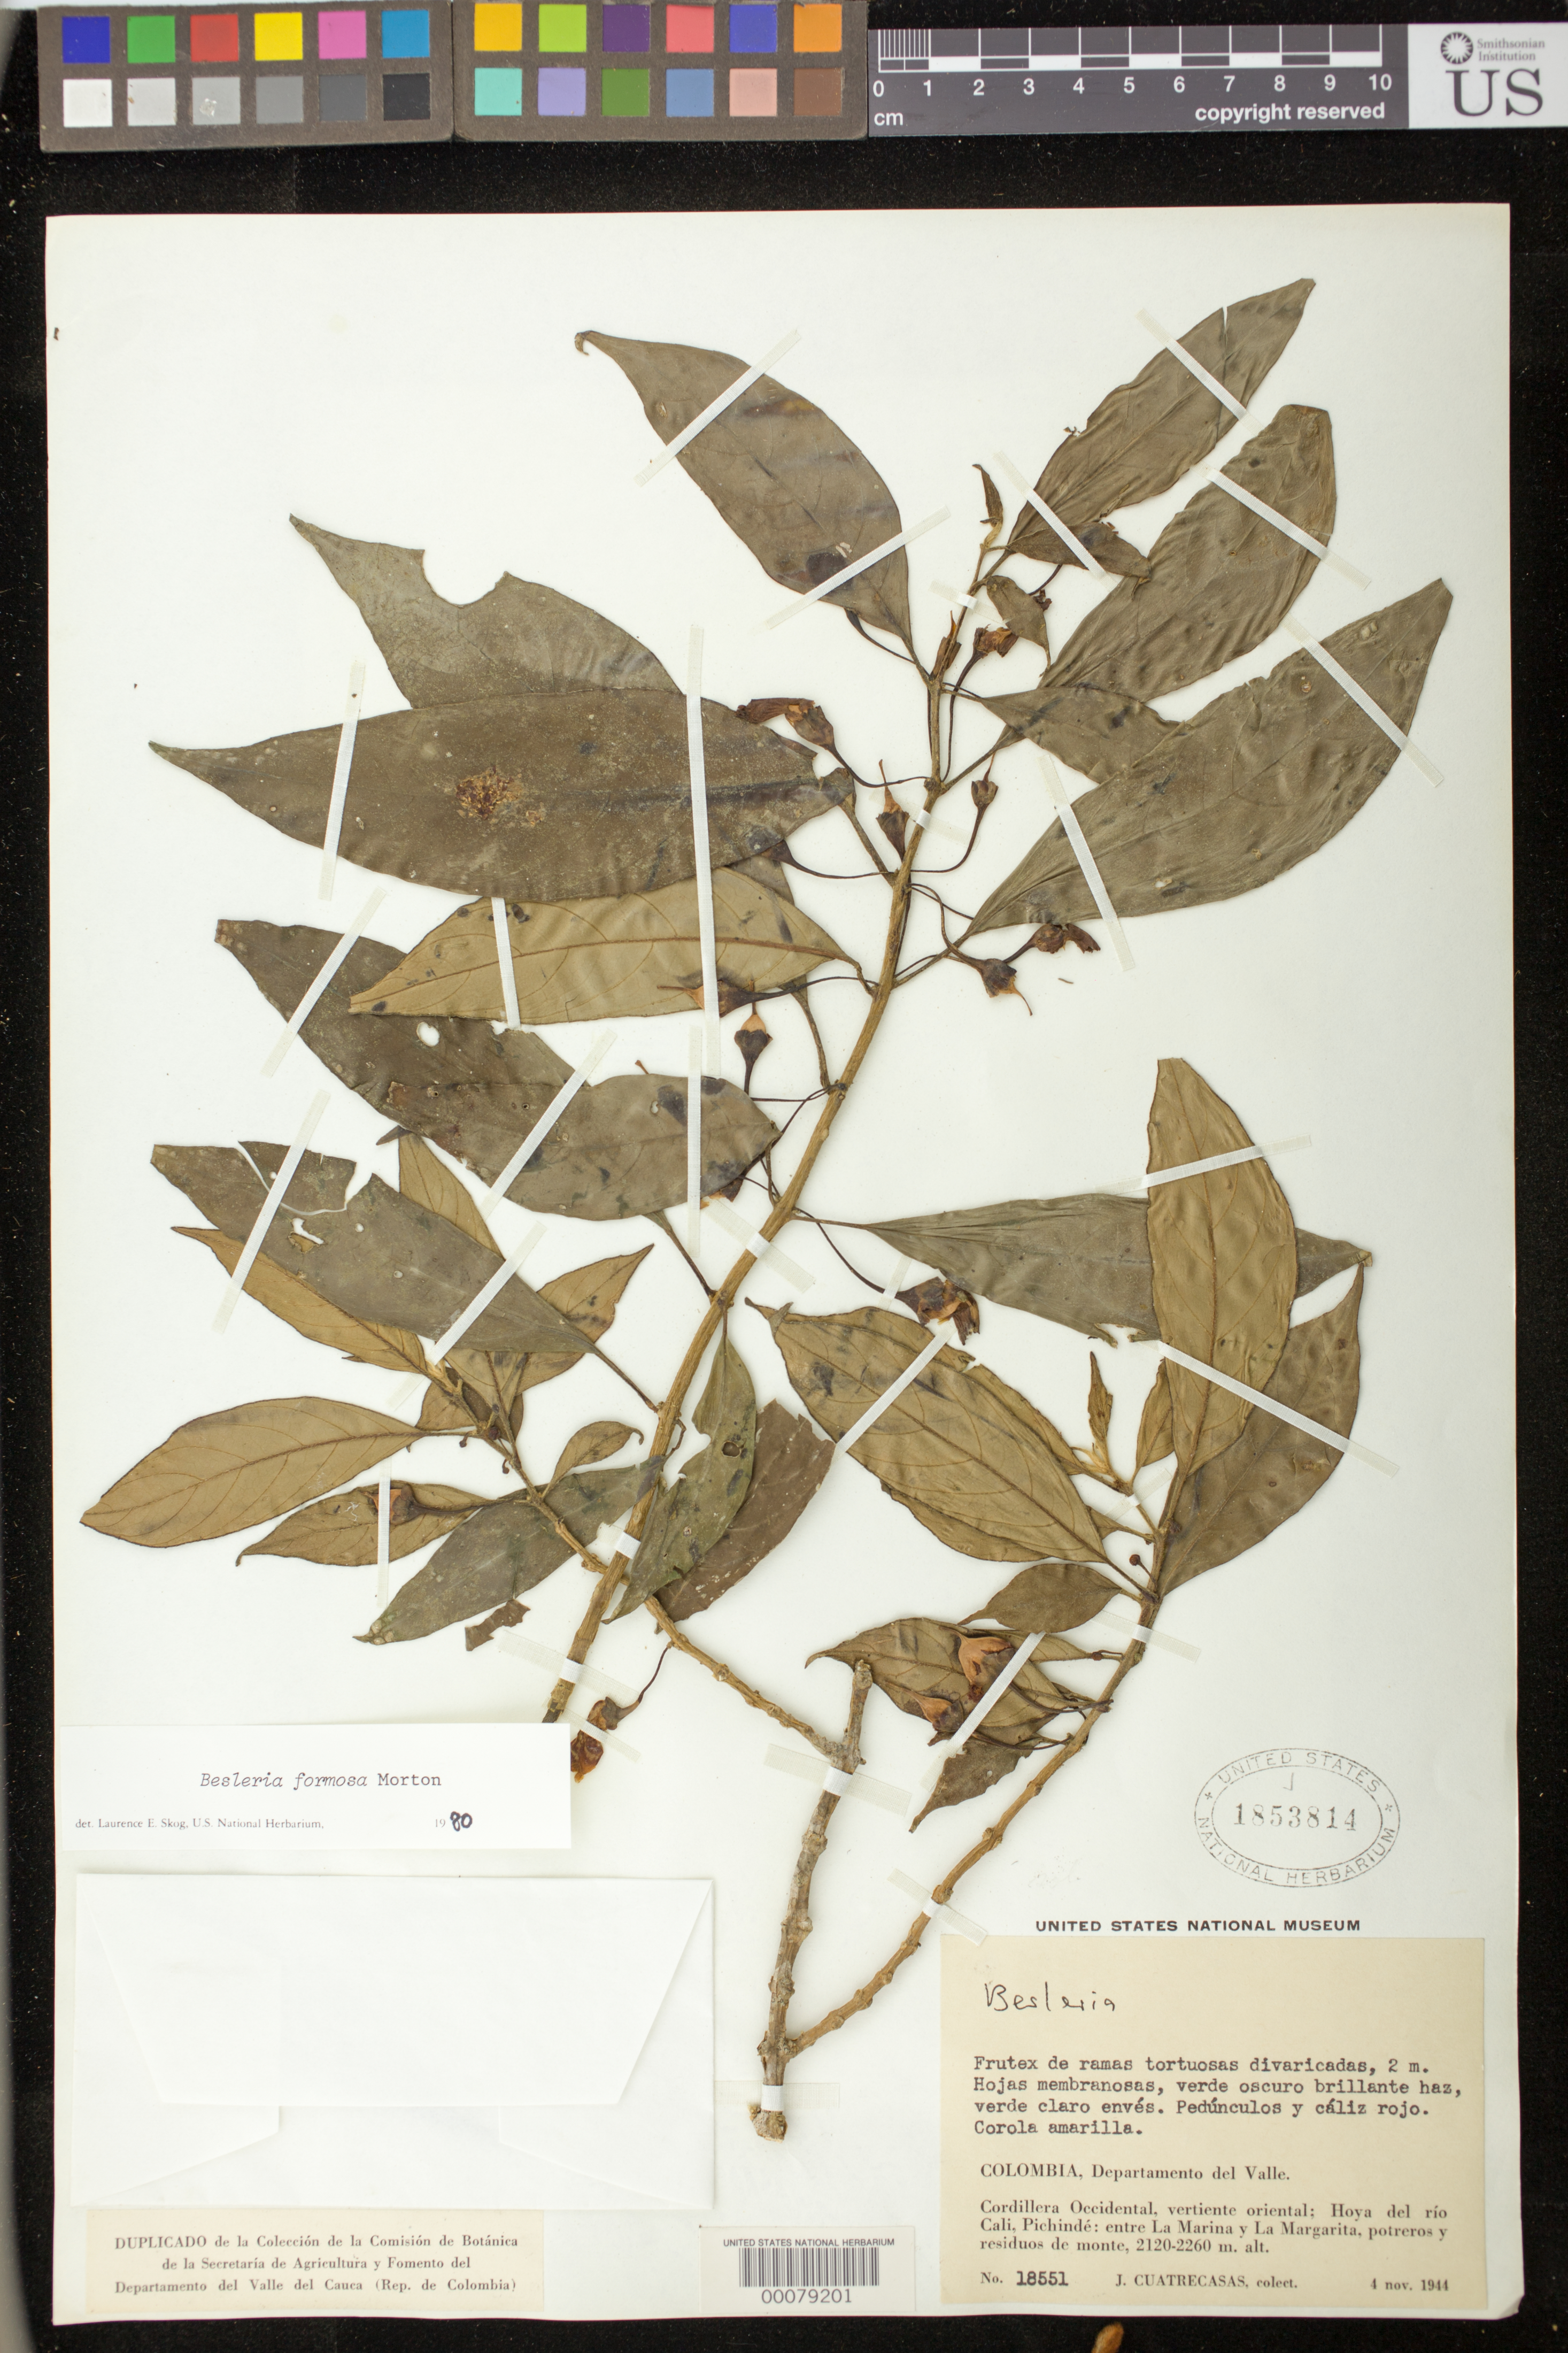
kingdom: Plantae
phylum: Tracheophyta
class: Magnoliopsida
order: Lamiales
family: Gesneriaceae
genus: Besleria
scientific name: Besleria amabilis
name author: C.V. Morton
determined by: Skog, Laurence E.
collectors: J. Cuatrecasas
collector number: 18551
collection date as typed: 04 Nov 1944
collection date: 1944-11-04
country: Colombia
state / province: Valle del Cauca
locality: Cordillera Occidental, eastern slopes, valley of Rio Cali, Pichinde, between La Marina & La Margarita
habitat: Ranch land and remnant forest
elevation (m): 2120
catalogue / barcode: US 1853814